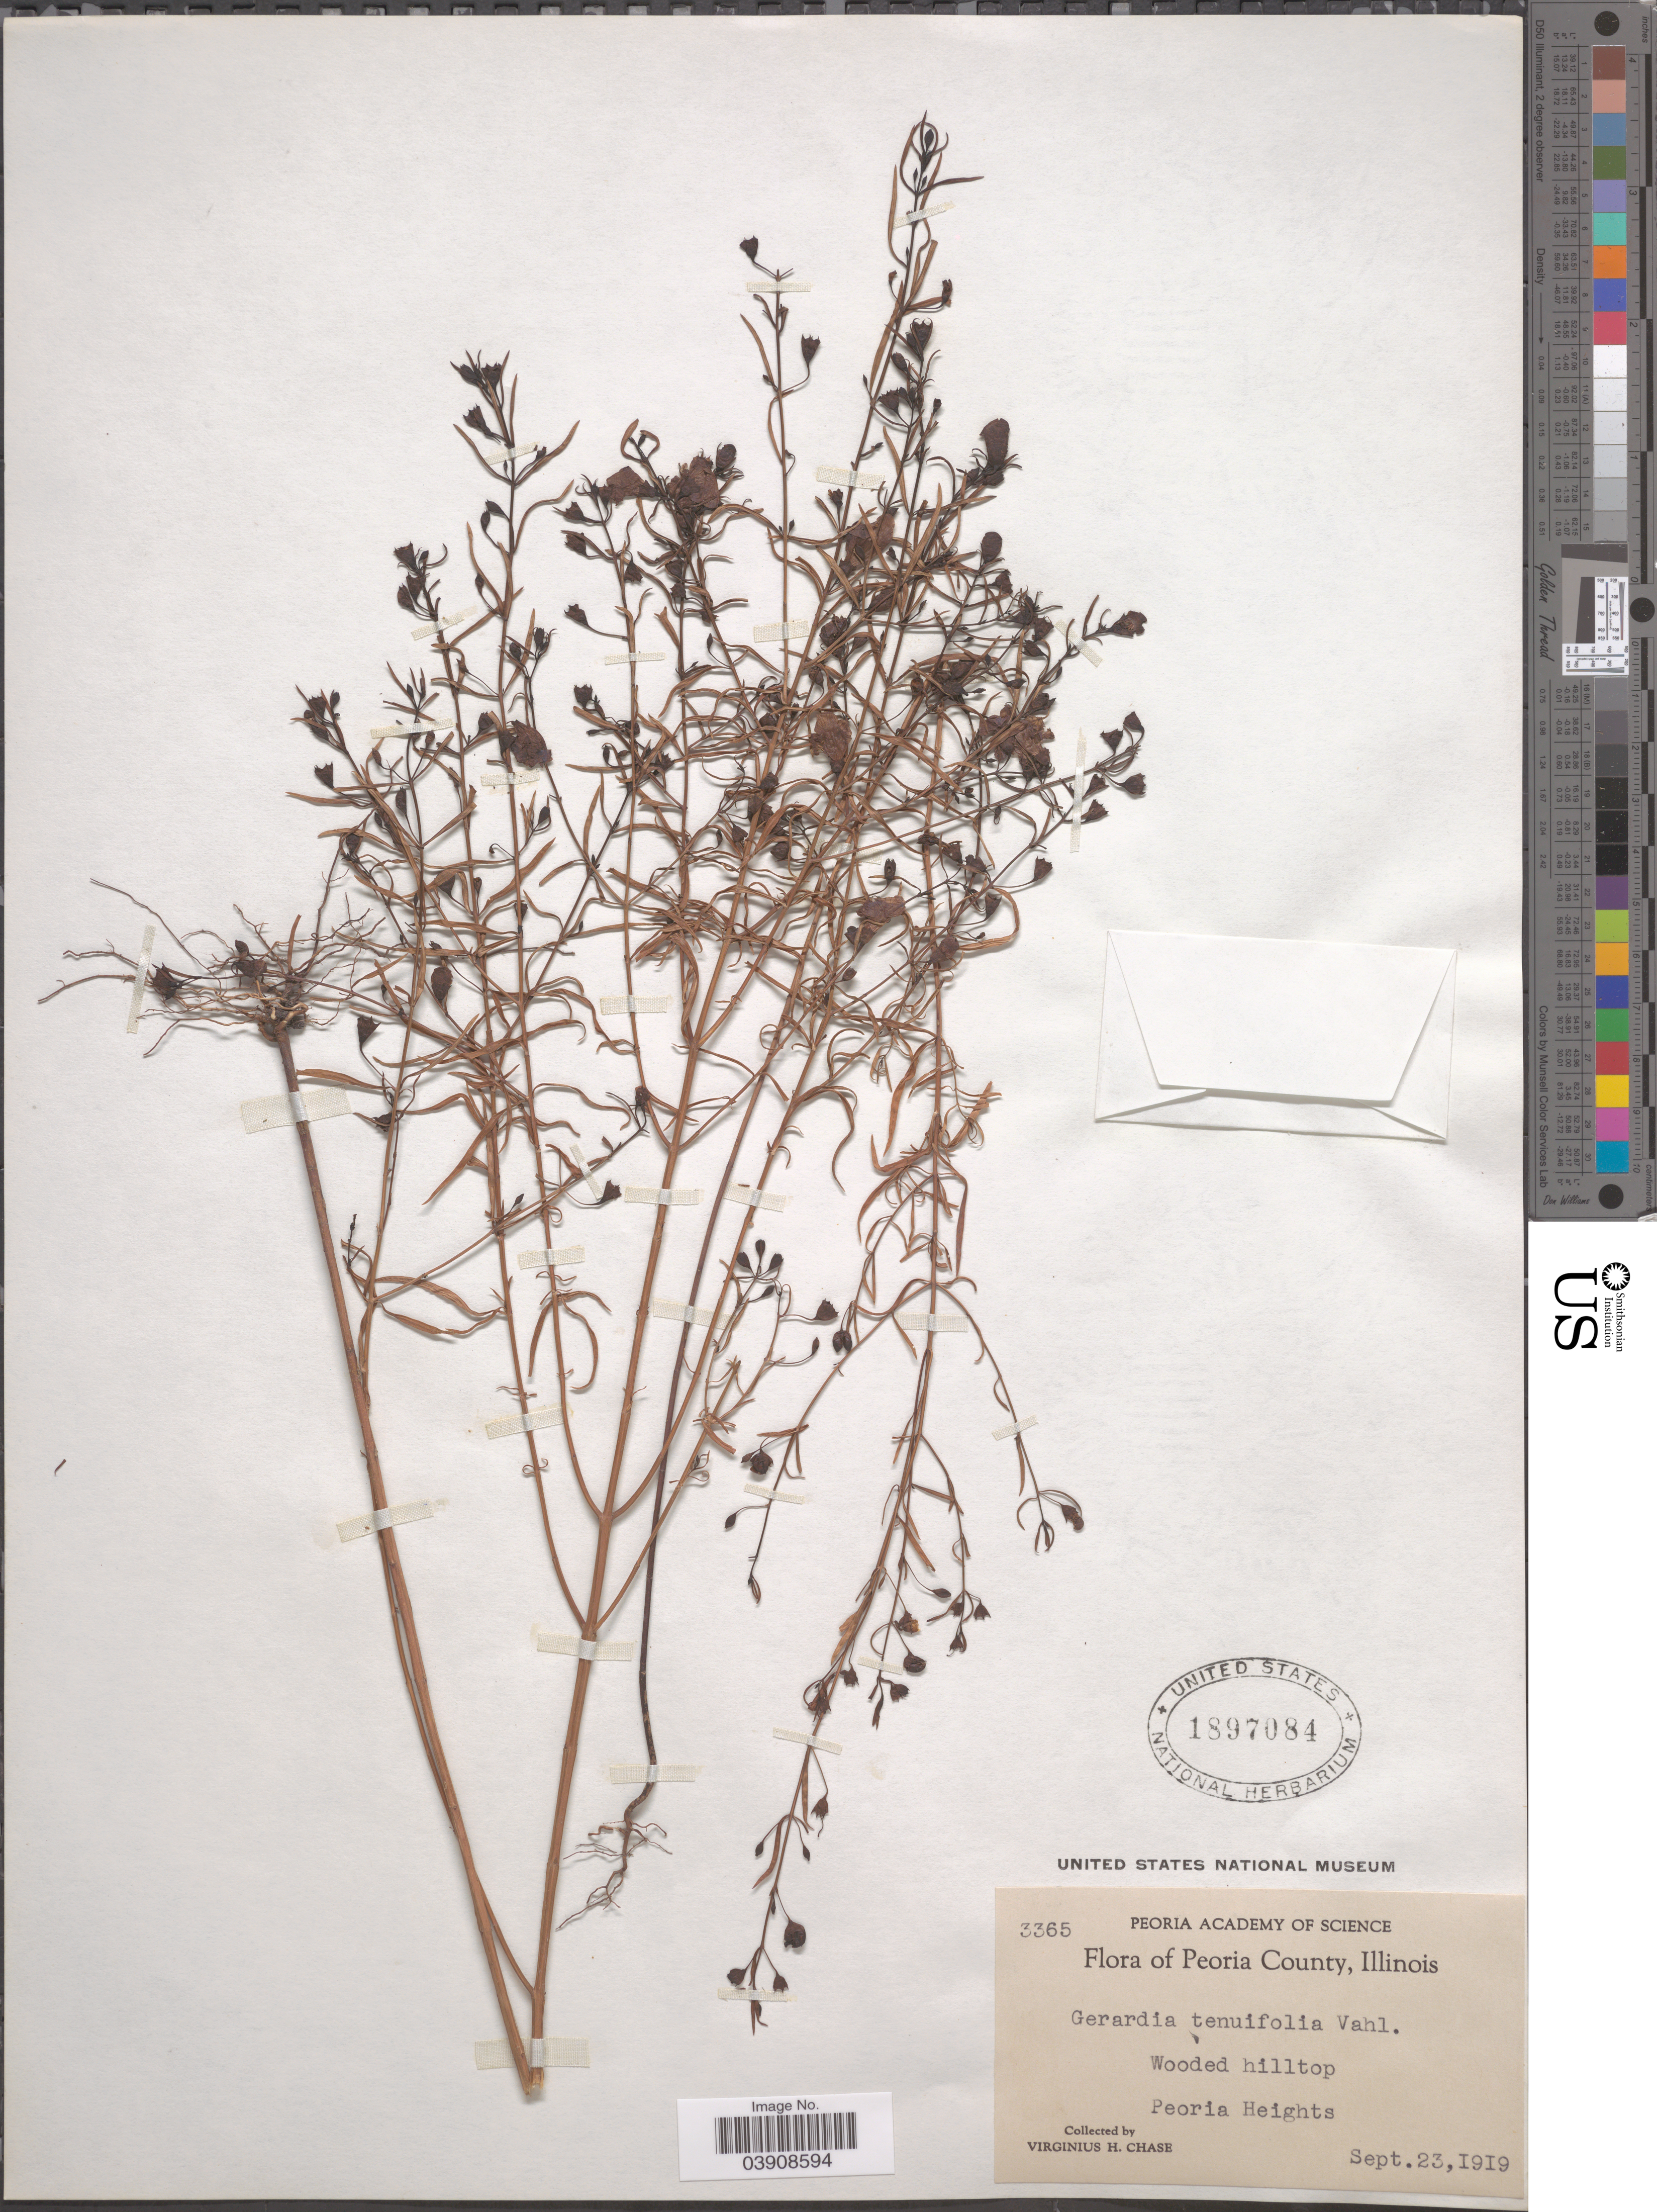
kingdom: Plantae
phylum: Tracheophyta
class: Magnoliopsida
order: Lamiales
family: Orobanchaceae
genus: Agalinis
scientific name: Agalinis tenuifolia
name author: (Vahl) Raf.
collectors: V. H. Chase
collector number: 3365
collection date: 1919-09-23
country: United States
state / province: Illinois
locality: Peoria County. Wooded hilltop. Peoria Heights.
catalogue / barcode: US 1897084